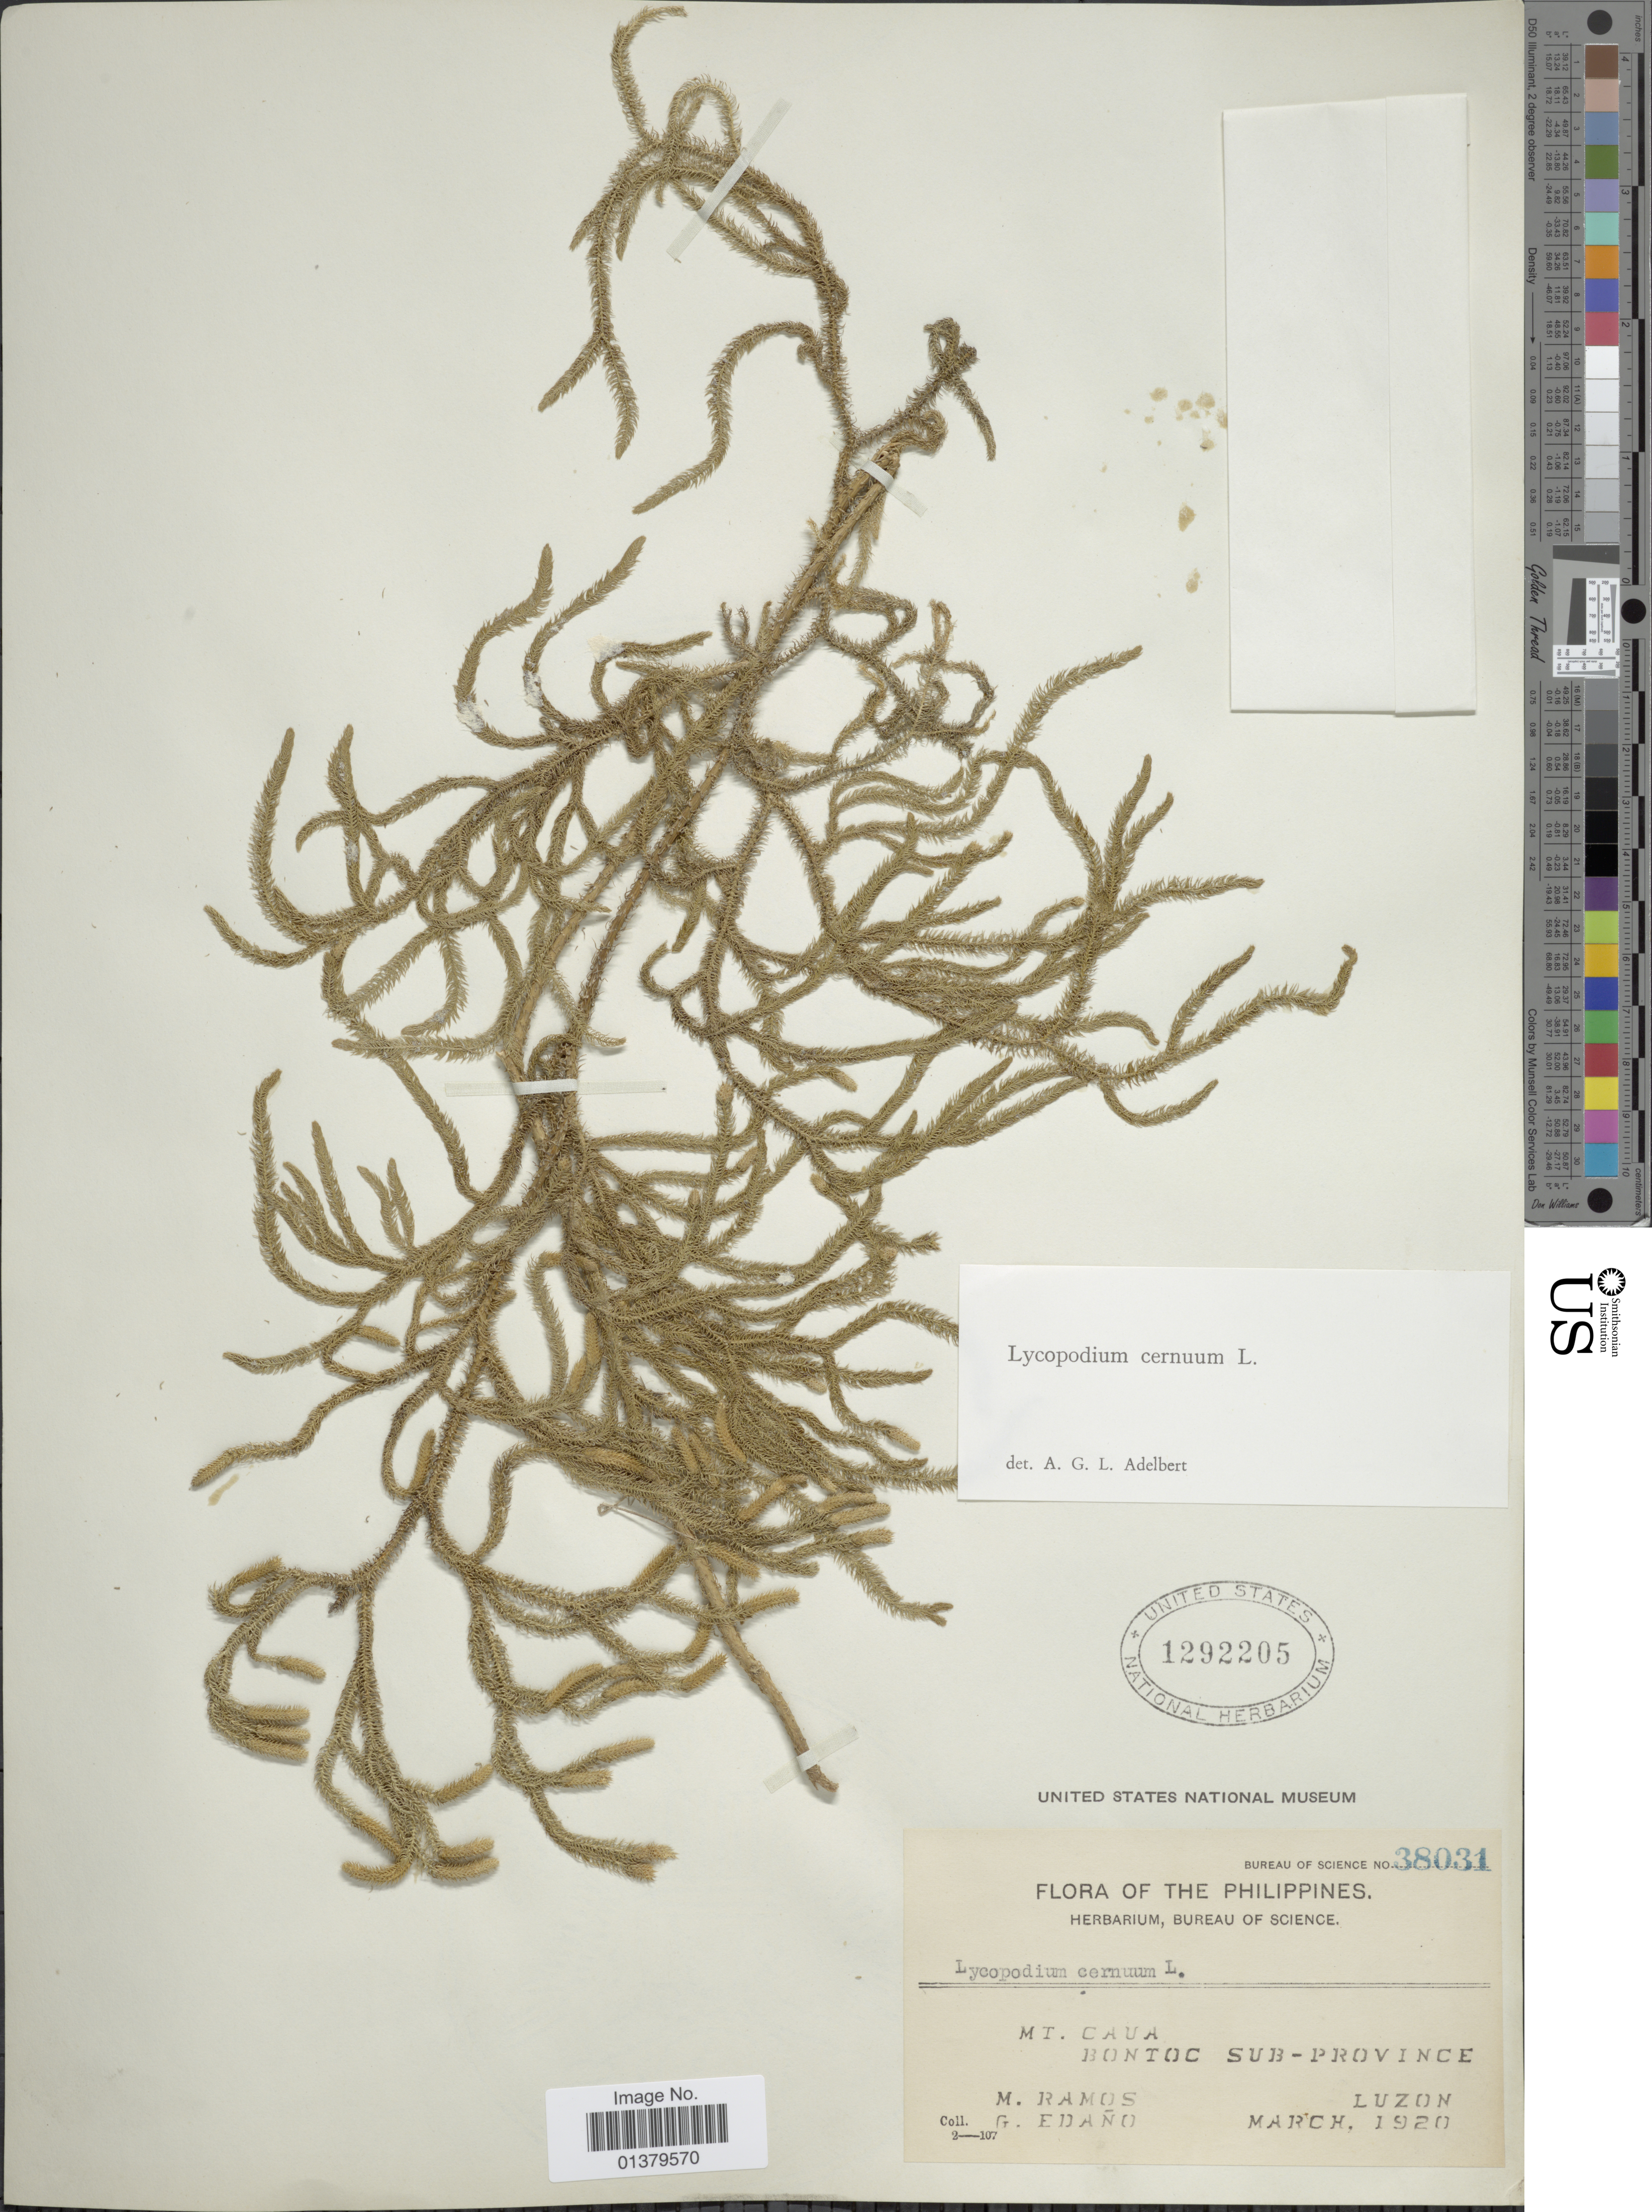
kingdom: Plantae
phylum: Tracheophyta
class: Lycopodiopsida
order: Lycopodiales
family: Lycopodiaceae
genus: Palhinhaea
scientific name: Palhinhaea cernua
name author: (L.) Vasc. & Franco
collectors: M. Ramos & G. Edaño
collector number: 38031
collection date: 1920-03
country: Philippines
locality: Mt Caua Bontoc Sub-province, Luzon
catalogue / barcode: US 1292205